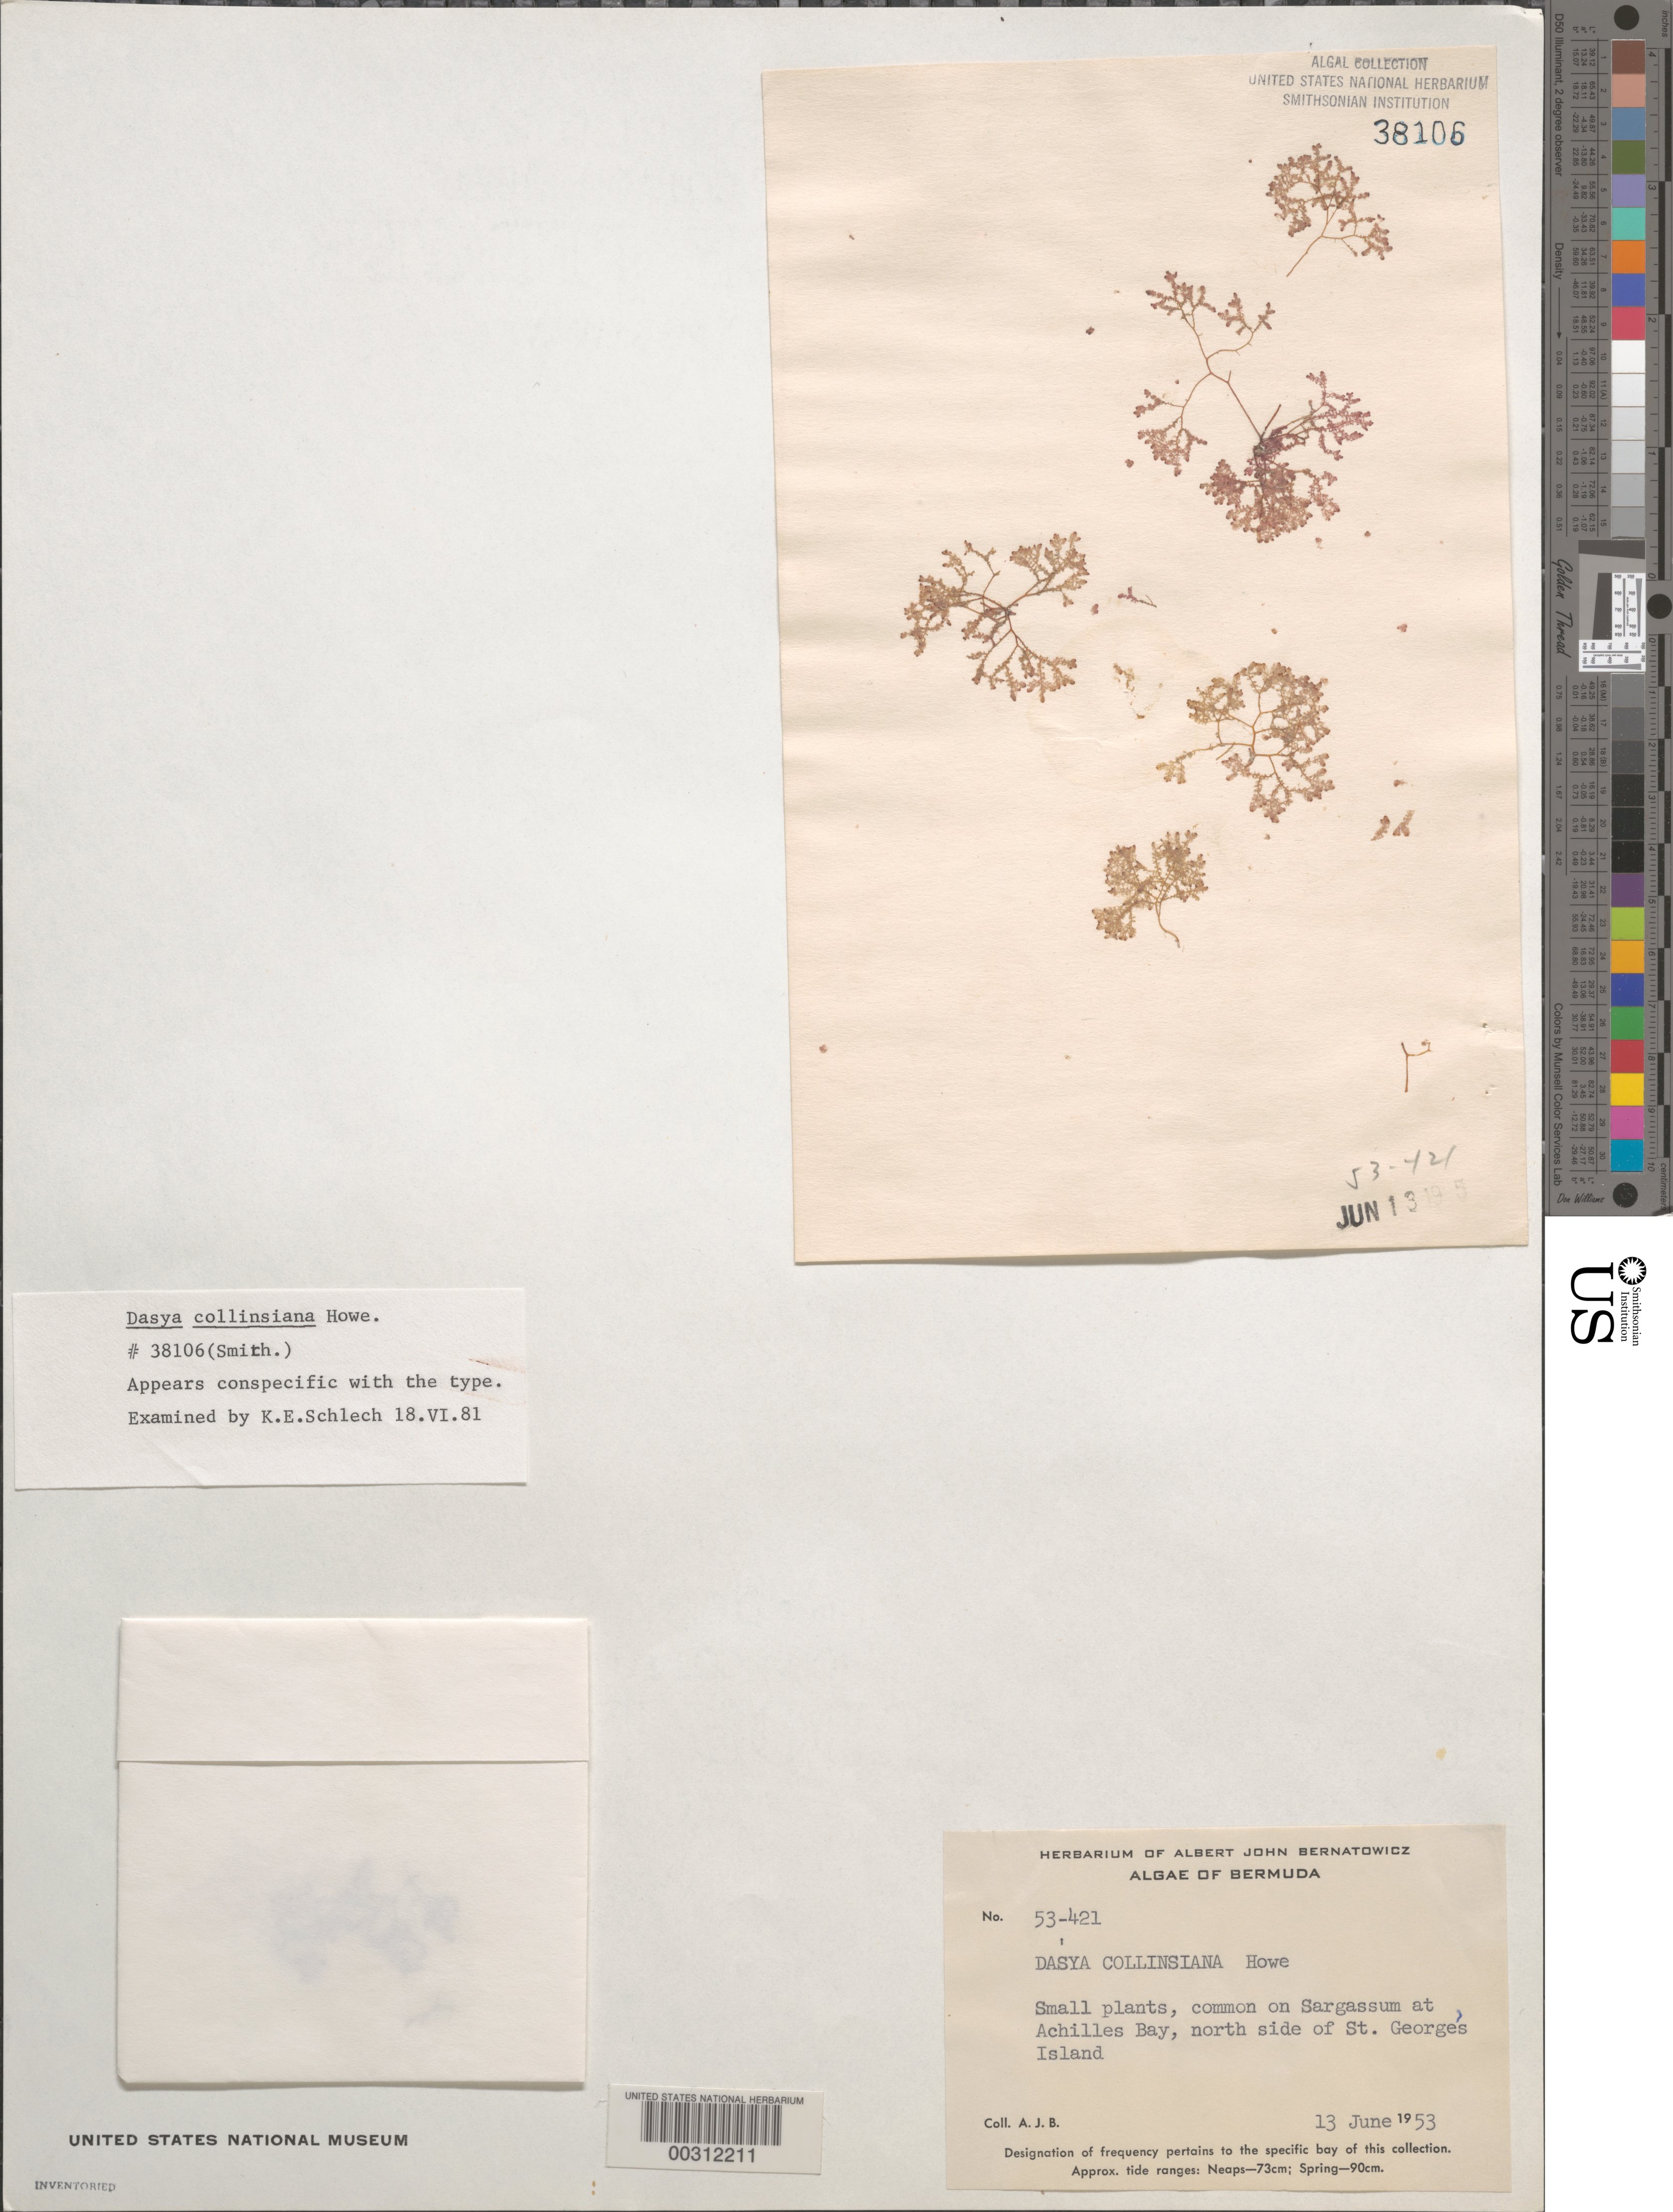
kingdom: Plantae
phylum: Rhodophyta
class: Florideophyceae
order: Ceramiales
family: Dasyaceae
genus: Dasysiphonia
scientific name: Dasysiphonia collinsiana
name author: (M. Howe) M.M.Cassidy et al.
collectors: A. Bernatowicz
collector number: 53-421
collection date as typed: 13 Jun 1953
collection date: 1953-06-13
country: Bermuda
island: St. George's Island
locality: Achilles Bay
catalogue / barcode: US 38106